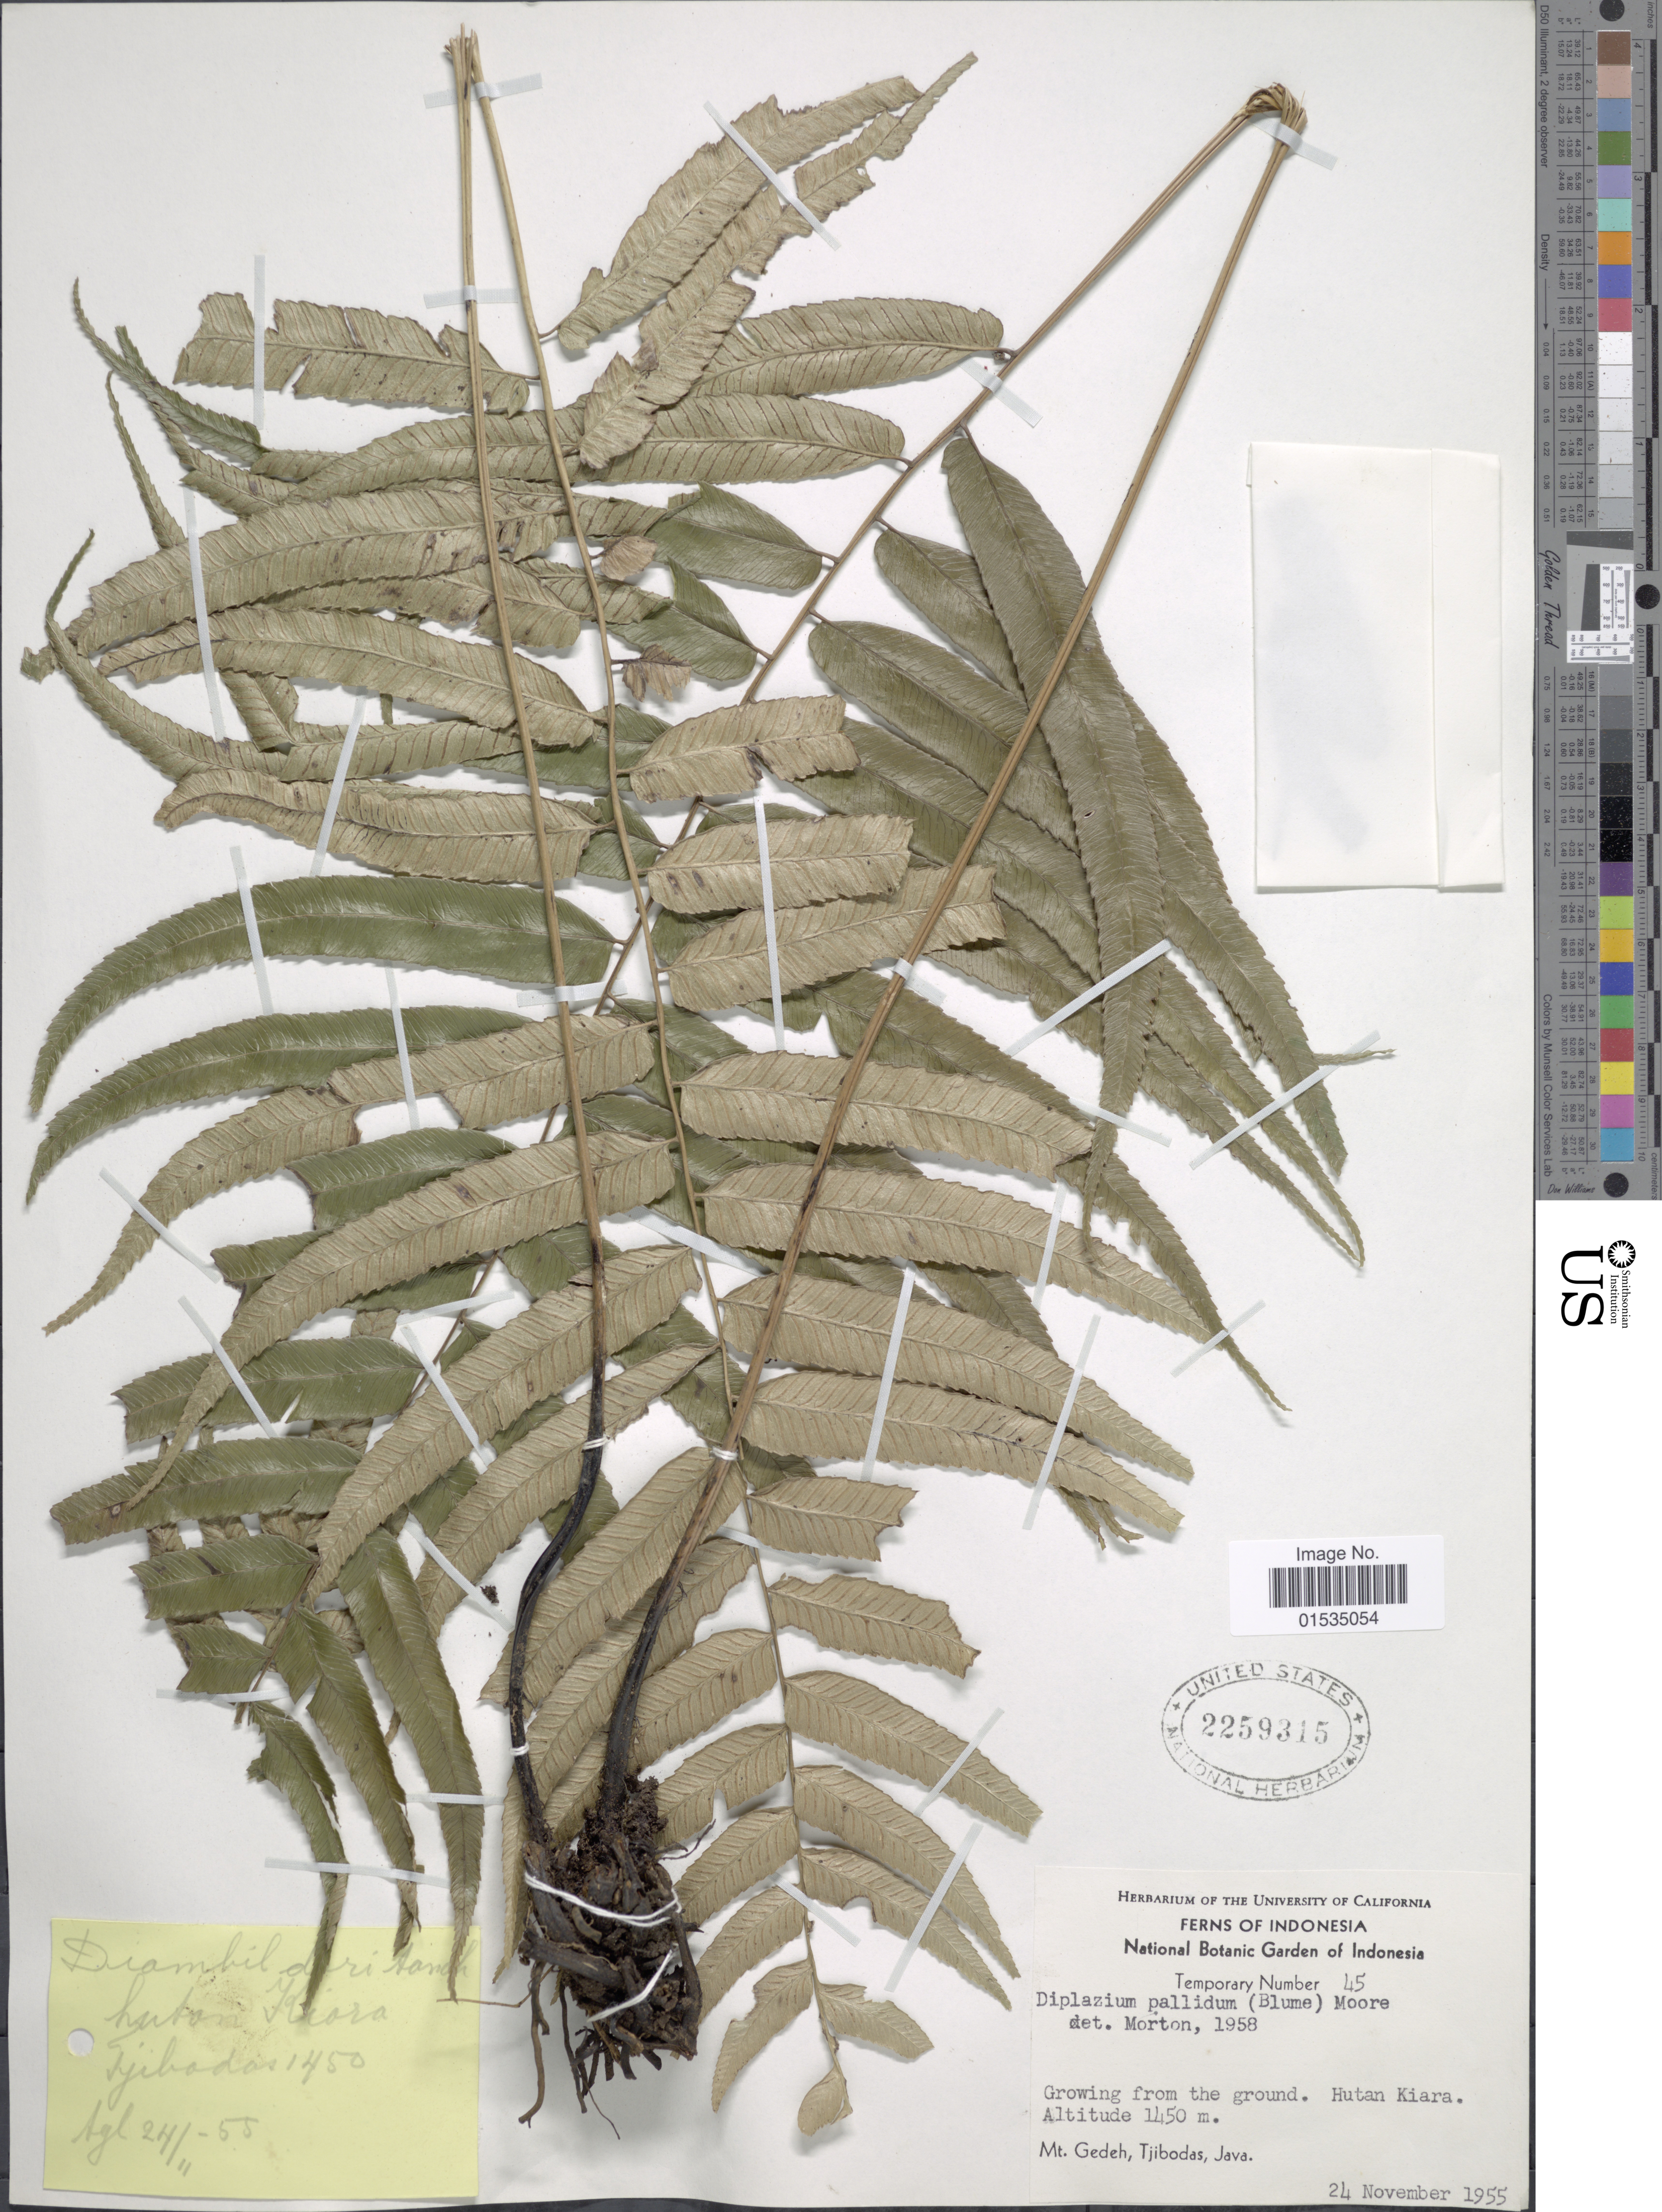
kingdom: Plantae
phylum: Tracheophyta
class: Polypodiopsida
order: Polypodiales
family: Athyriaceae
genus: Diplazium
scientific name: Diplazium pallidum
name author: (Blume) T. Moore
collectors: National Botanic Garden of Indonesia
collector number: Temporary Number 45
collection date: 1955-11-24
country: Indonesia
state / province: Java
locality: Hutan Kiara, Mt. Gedeh, Tjibodas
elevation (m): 1450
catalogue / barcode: US 2259315